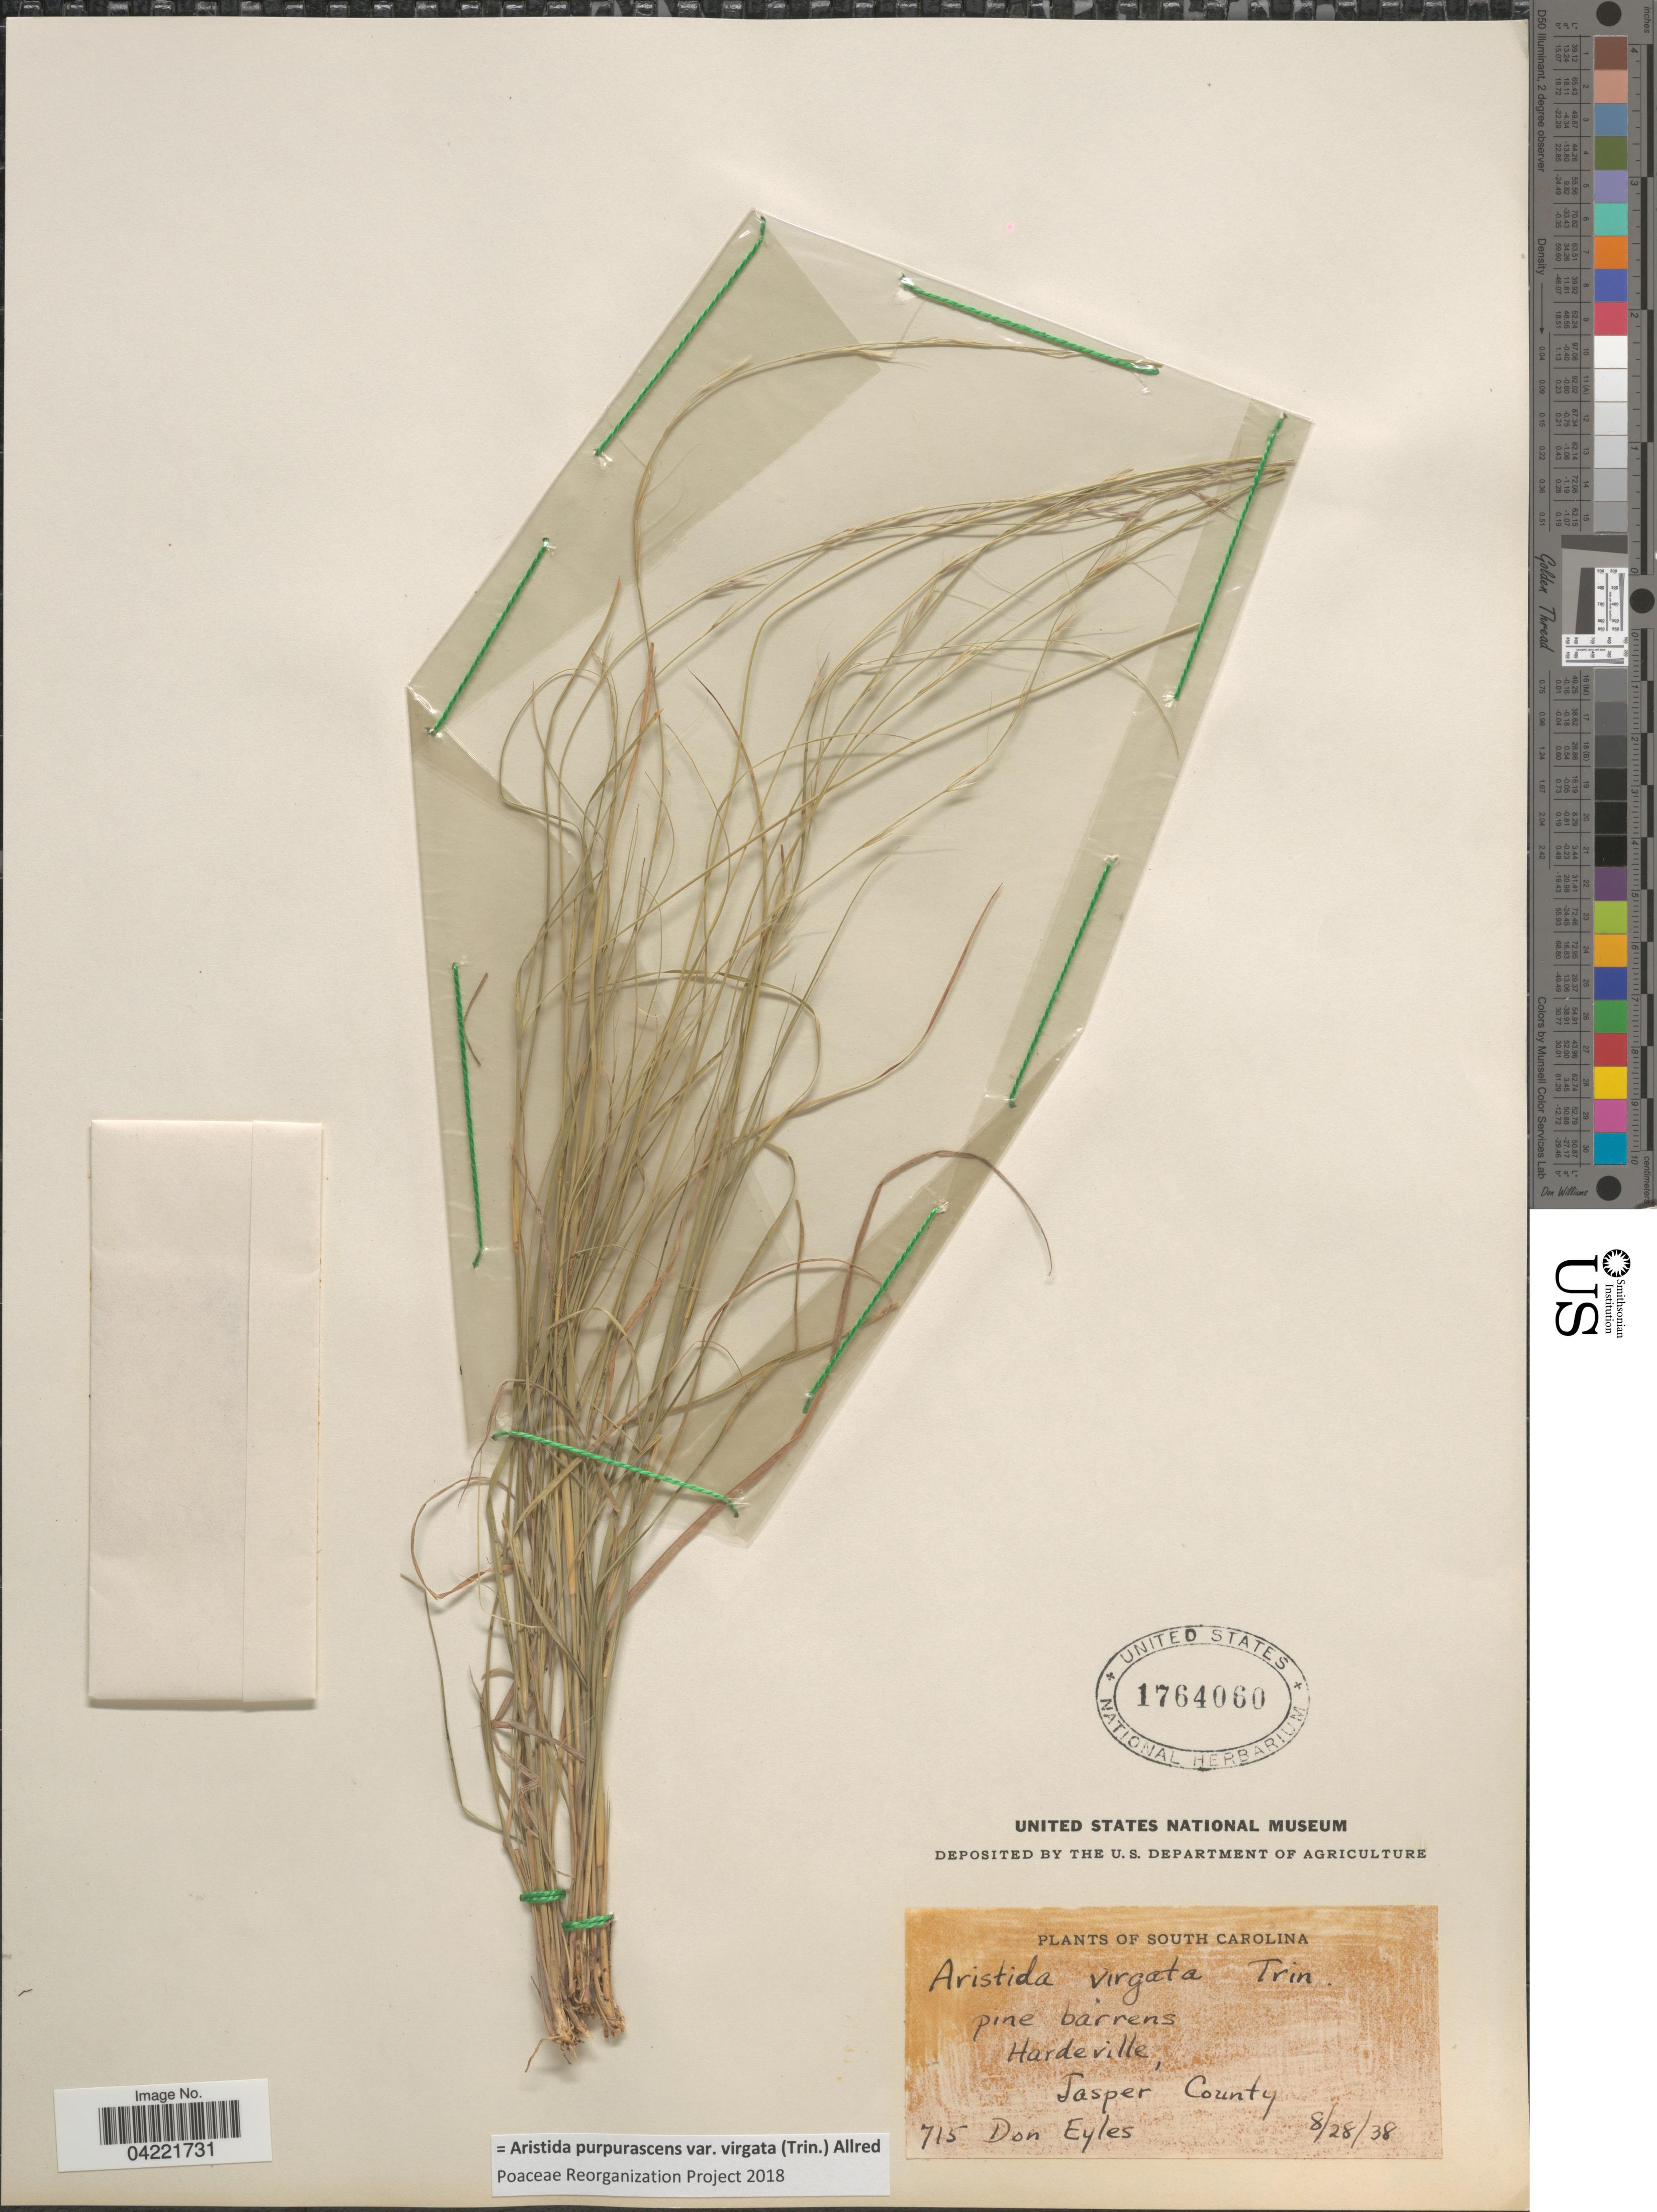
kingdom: Plantae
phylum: Tracheophyta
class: Liliopsida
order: Poales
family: Poaceae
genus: Aristida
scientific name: Aristida purpurascens var. virgata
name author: (Trin.) Allred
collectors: D. Eyles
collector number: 715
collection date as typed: Transcribed d/m/y: 28/8/38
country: United States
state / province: South Carolina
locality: Hardeville, Jasper County.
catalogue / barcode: US 1764060